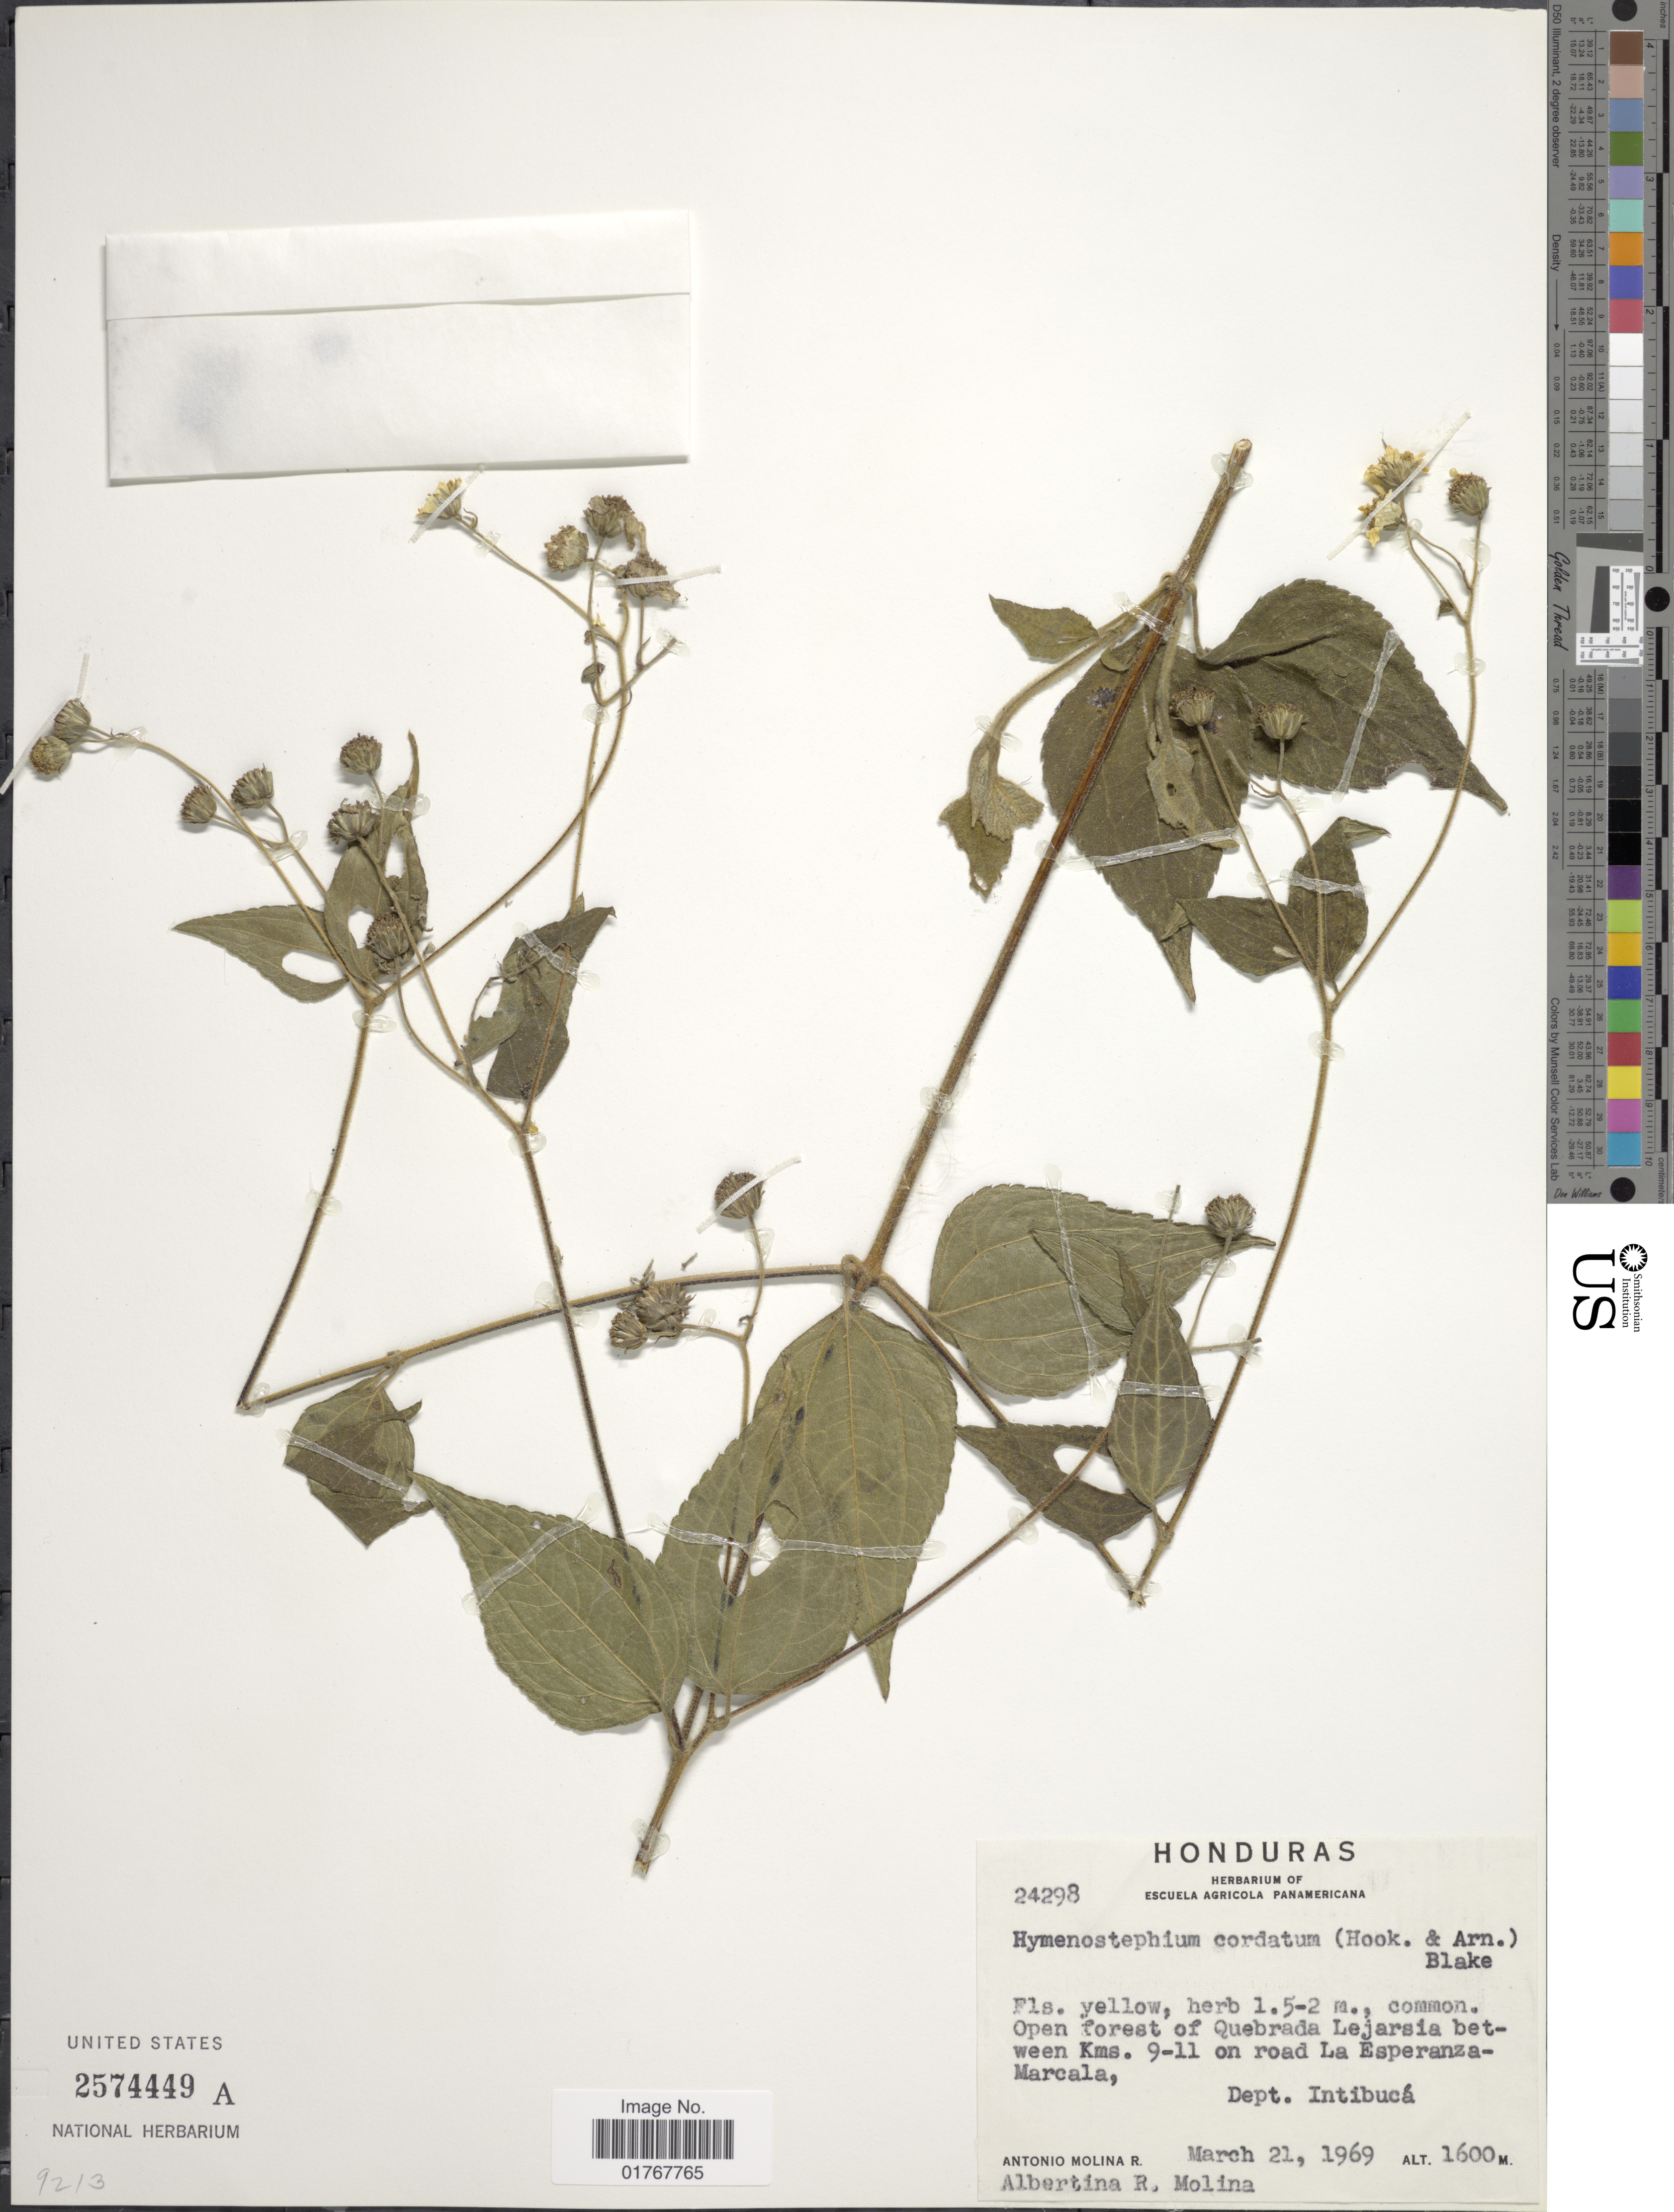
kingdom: Plantae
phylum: Tracheophyta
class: Magnoliopsida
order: Asterales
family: Asteraceae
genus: Viguiera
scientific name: Viguiera cordata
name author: (Hook. & Arn.) D'Arcy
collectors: A. Molina R. & A. R. Molina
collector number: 24298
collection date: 1969-03-21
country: Honduras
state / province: Intibuca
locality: Open forest of Quebrada Lejarsia between Kms. 9-11 on road La Esperanza-Marcala, Dept. Intibucá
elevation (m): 1600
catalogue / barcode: US 2574449A